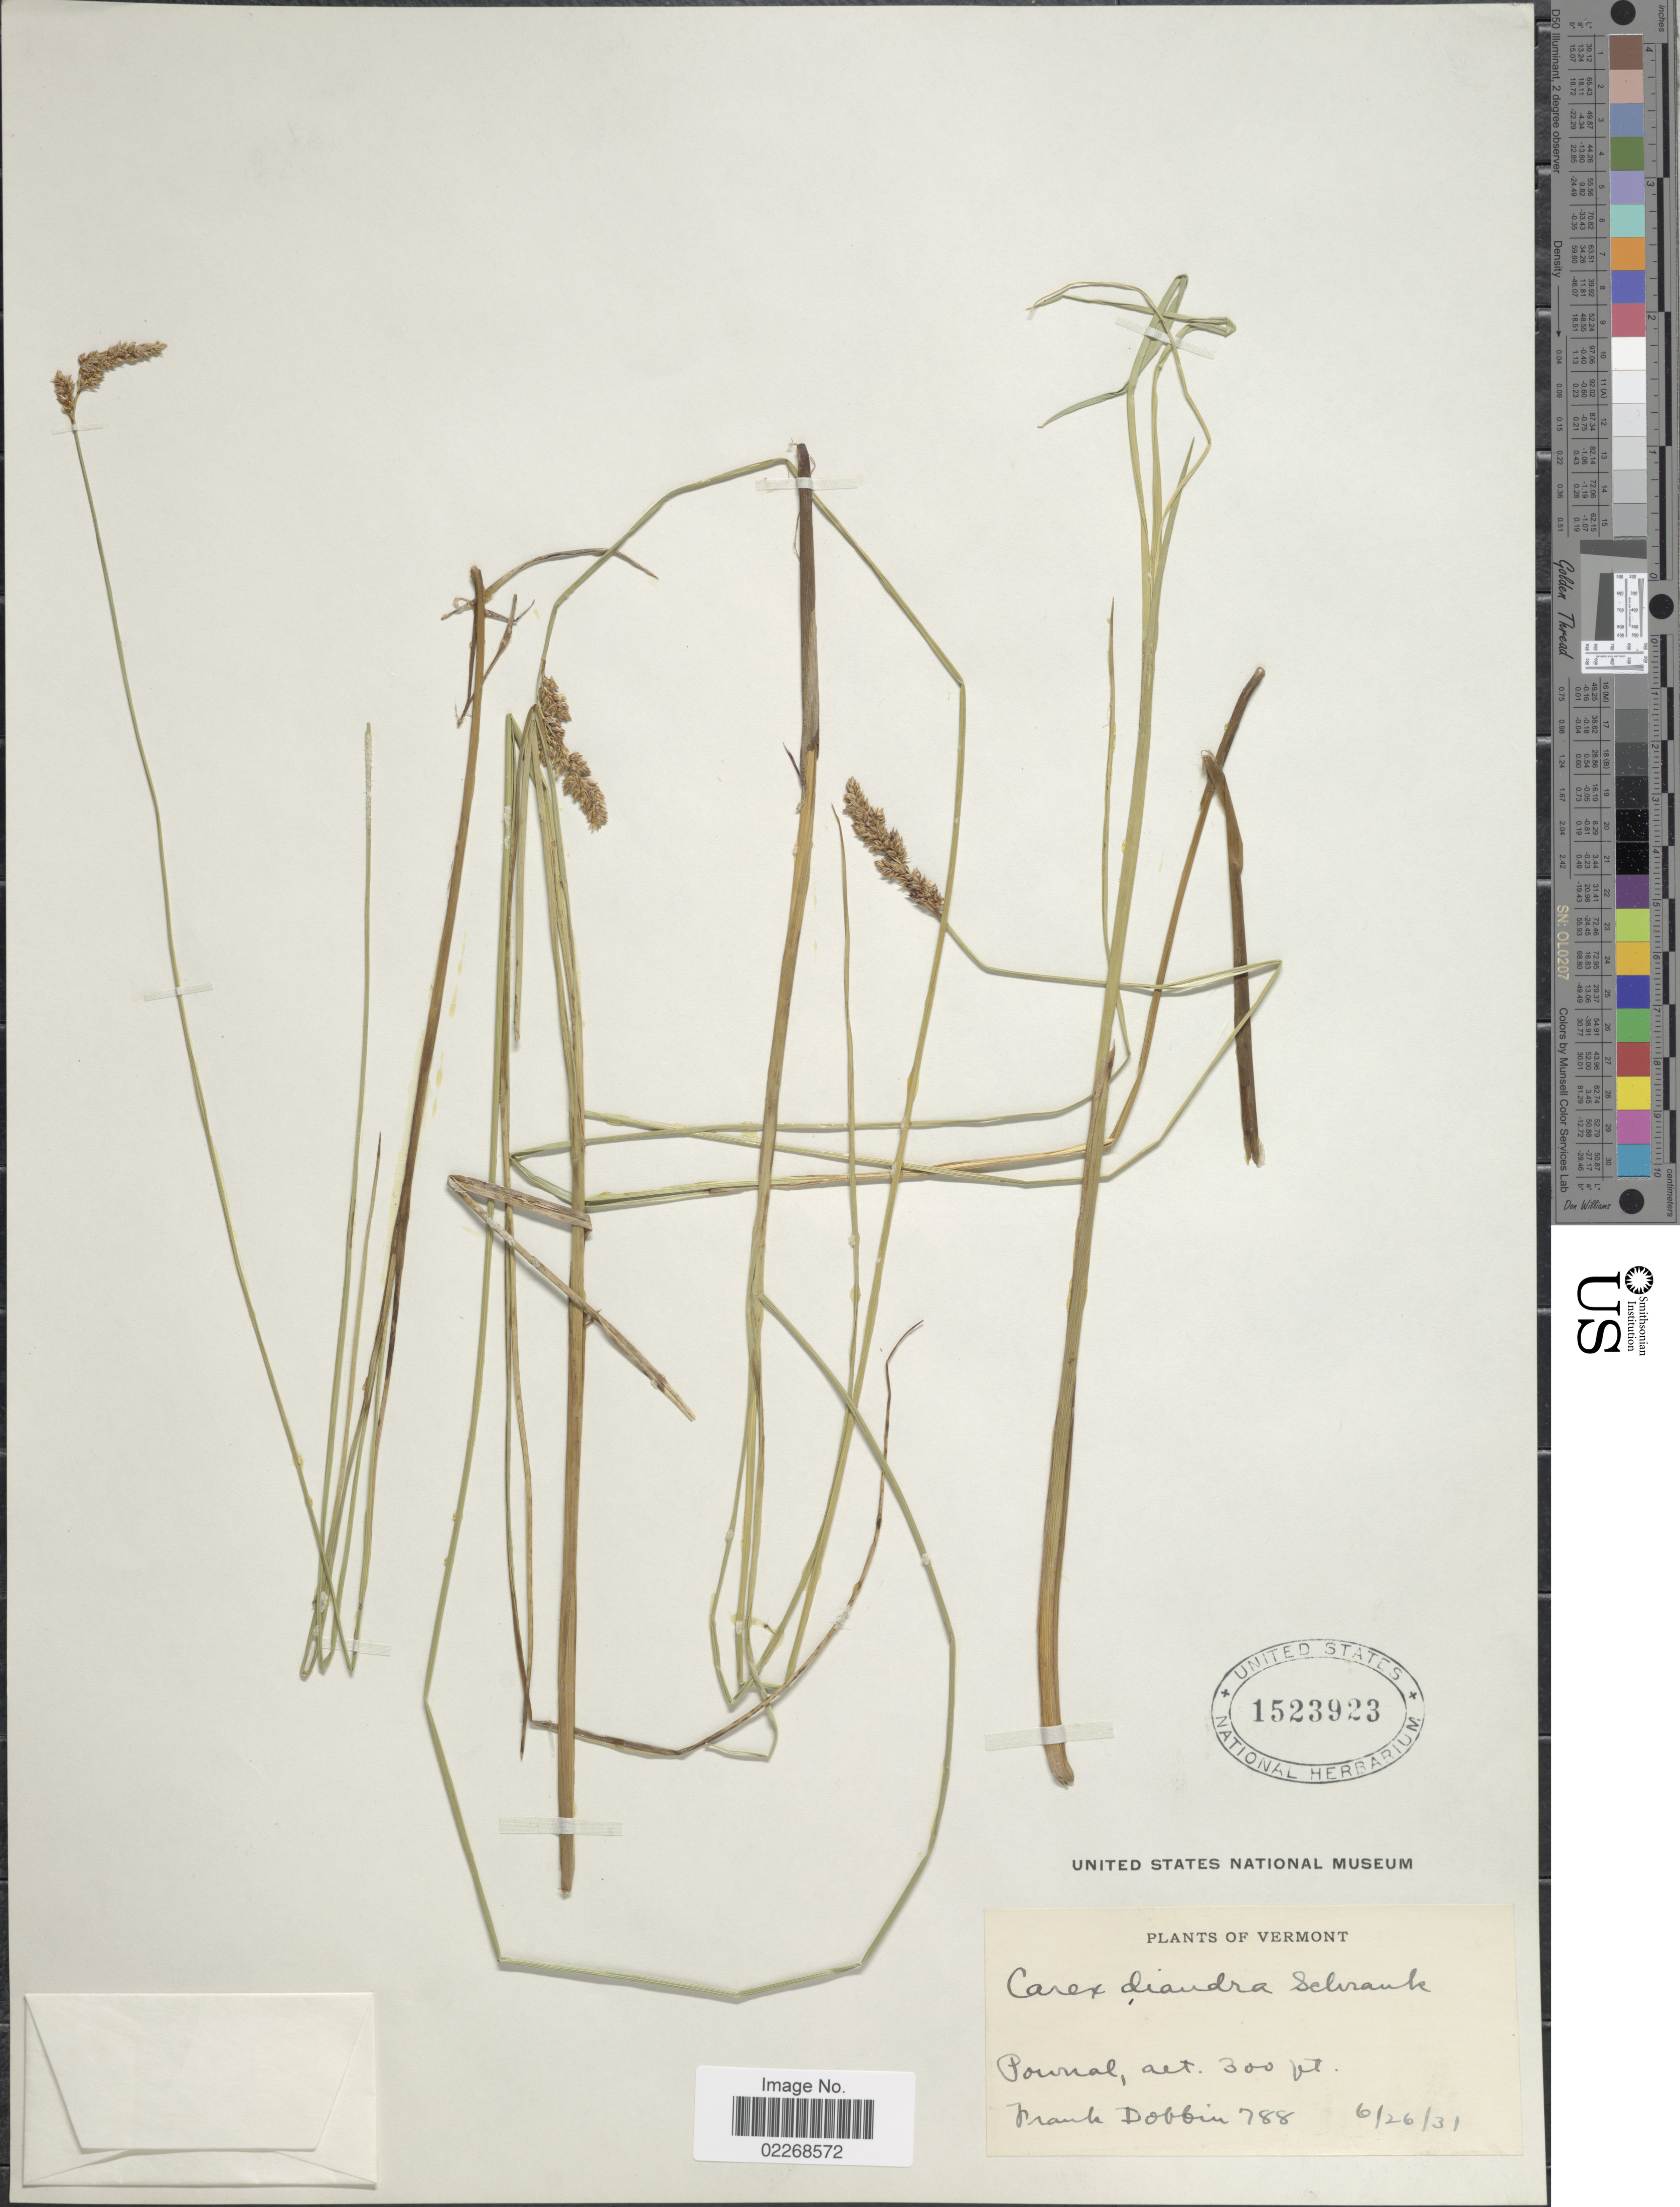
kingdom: Plantae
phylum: Tracheophyta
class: Liliopsida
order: Poales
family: Cyperaceae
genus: Carex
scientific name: Carex diandra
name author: Schrank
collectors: F. Dobbin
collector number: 788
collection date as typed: Transcribed d/m/y: 26/6/31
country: United States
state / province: Vermont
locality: Pownal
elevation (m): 91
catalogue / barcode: US 1523923